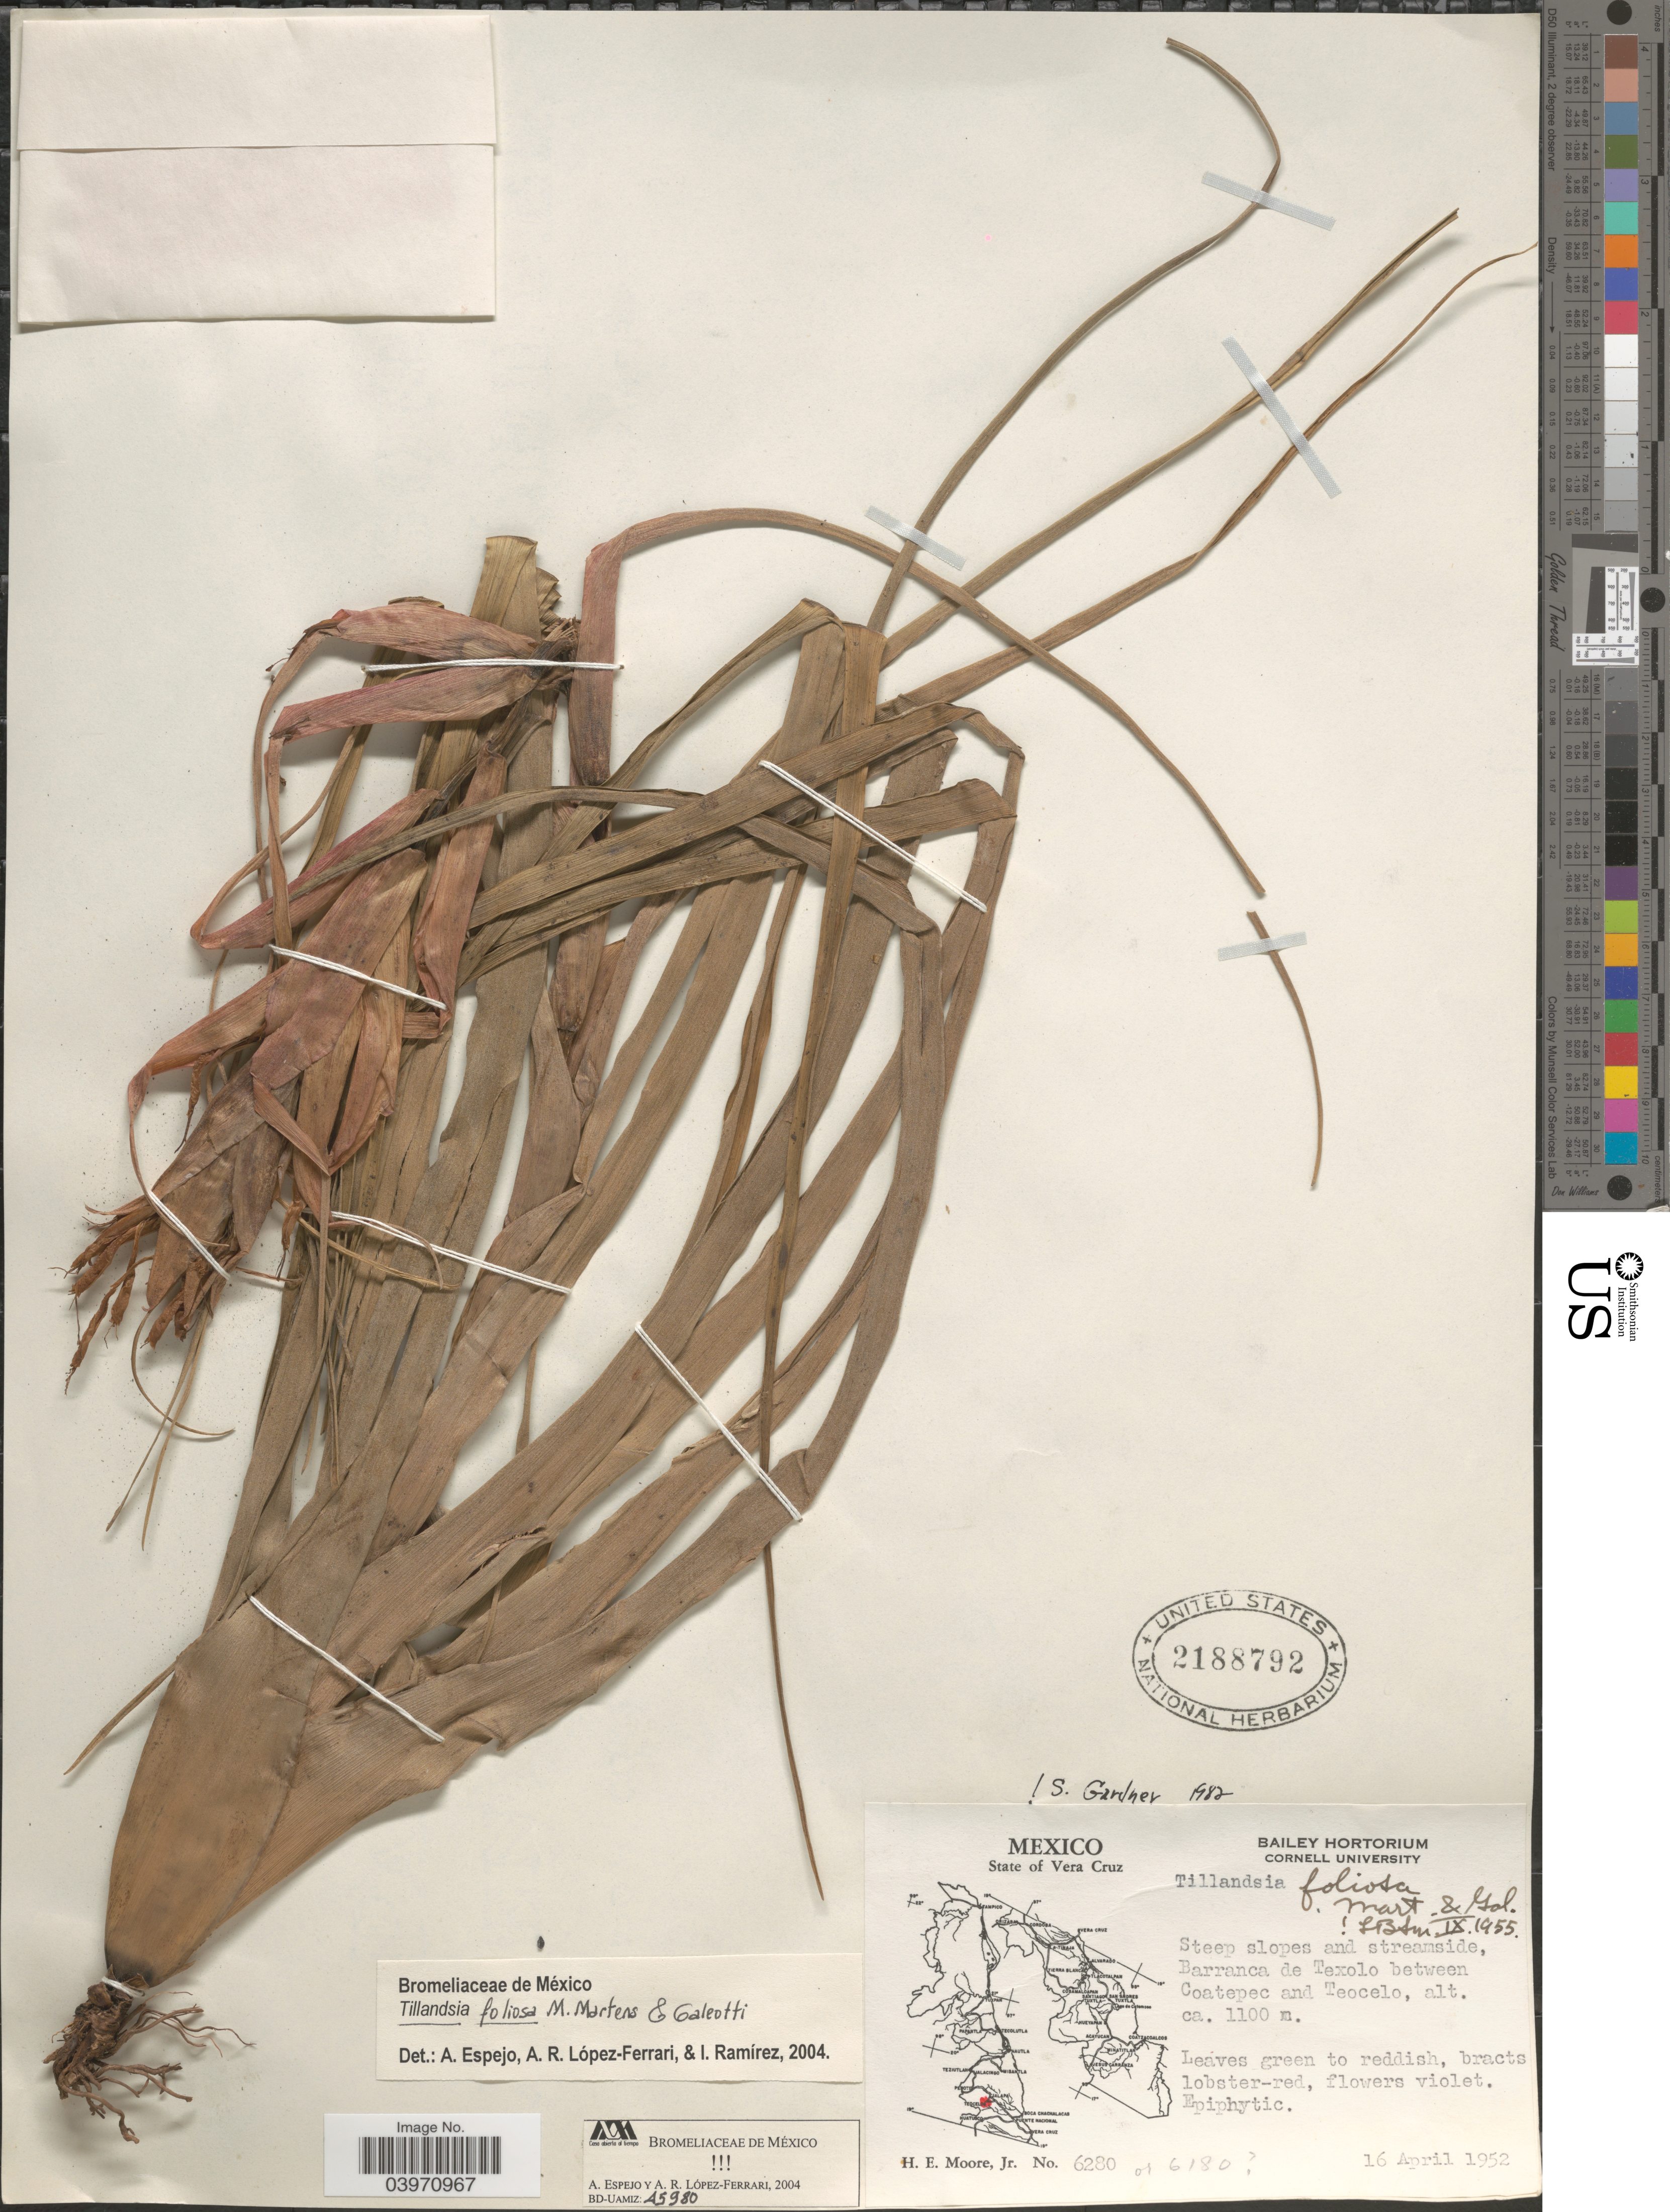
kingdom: Plantae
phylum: Tracheophyta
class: Liliopsida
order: Poales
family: Bromeliaceae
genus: Tillandsia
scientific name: Tillandsia foliosa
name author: M. Martens & Galeotti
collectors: H. Moore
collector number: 6280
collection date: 1952-04-16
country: Mexico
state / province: Veracruz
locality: State of Vera Cruz. Steep slopes and streamside, Barranca de Texolo between Coatepec and Teocelo.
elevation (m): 1100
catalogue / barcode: US 2188792